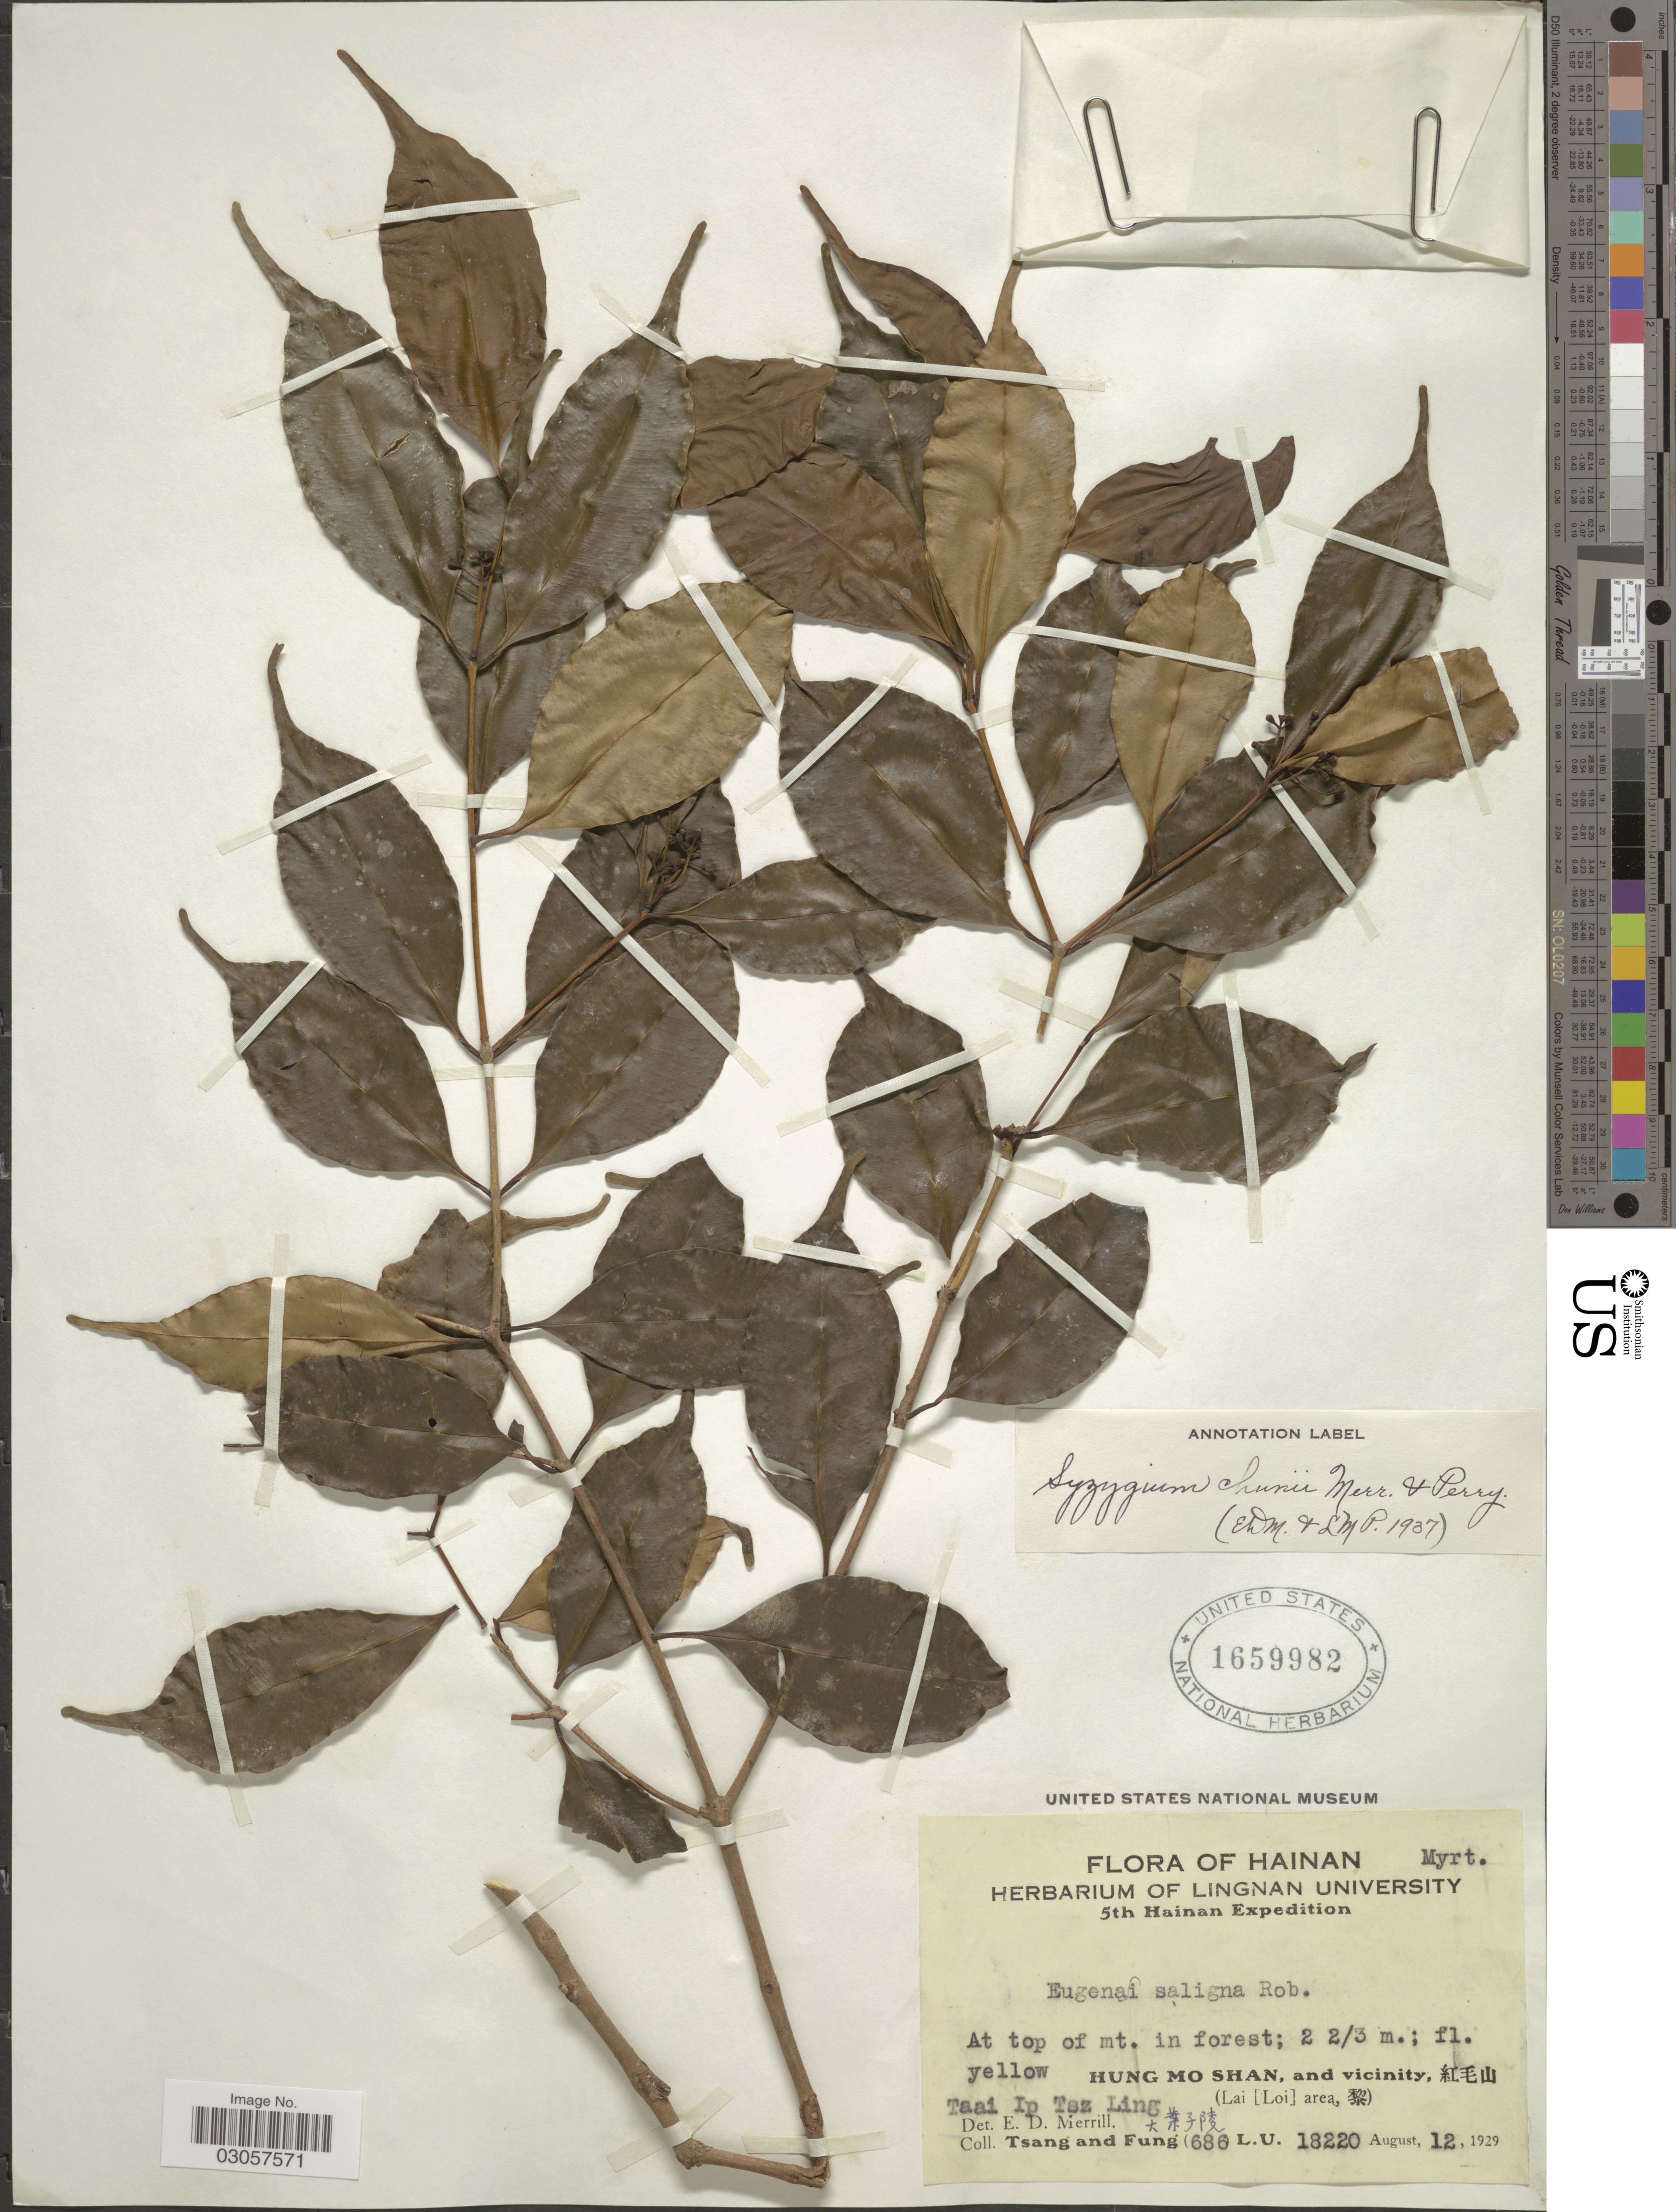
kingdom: Plantae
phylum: Tracheophyta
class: Magnoliopsida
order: Myrtales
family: Myrtaceae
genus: Syzygium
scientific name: Syzygium chunianum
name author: Merr. & L.M. Perry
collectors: -. T'sang & Fung, --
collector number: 686L.U.18220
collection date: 1929-08-12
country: China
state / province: Hainan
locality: HuMo Shan, and vicinity, (Lai [Loi] area/ Li and Miao Autonomous Prefecture. Taai Ip Tsz Ling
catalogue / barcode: US 1659982